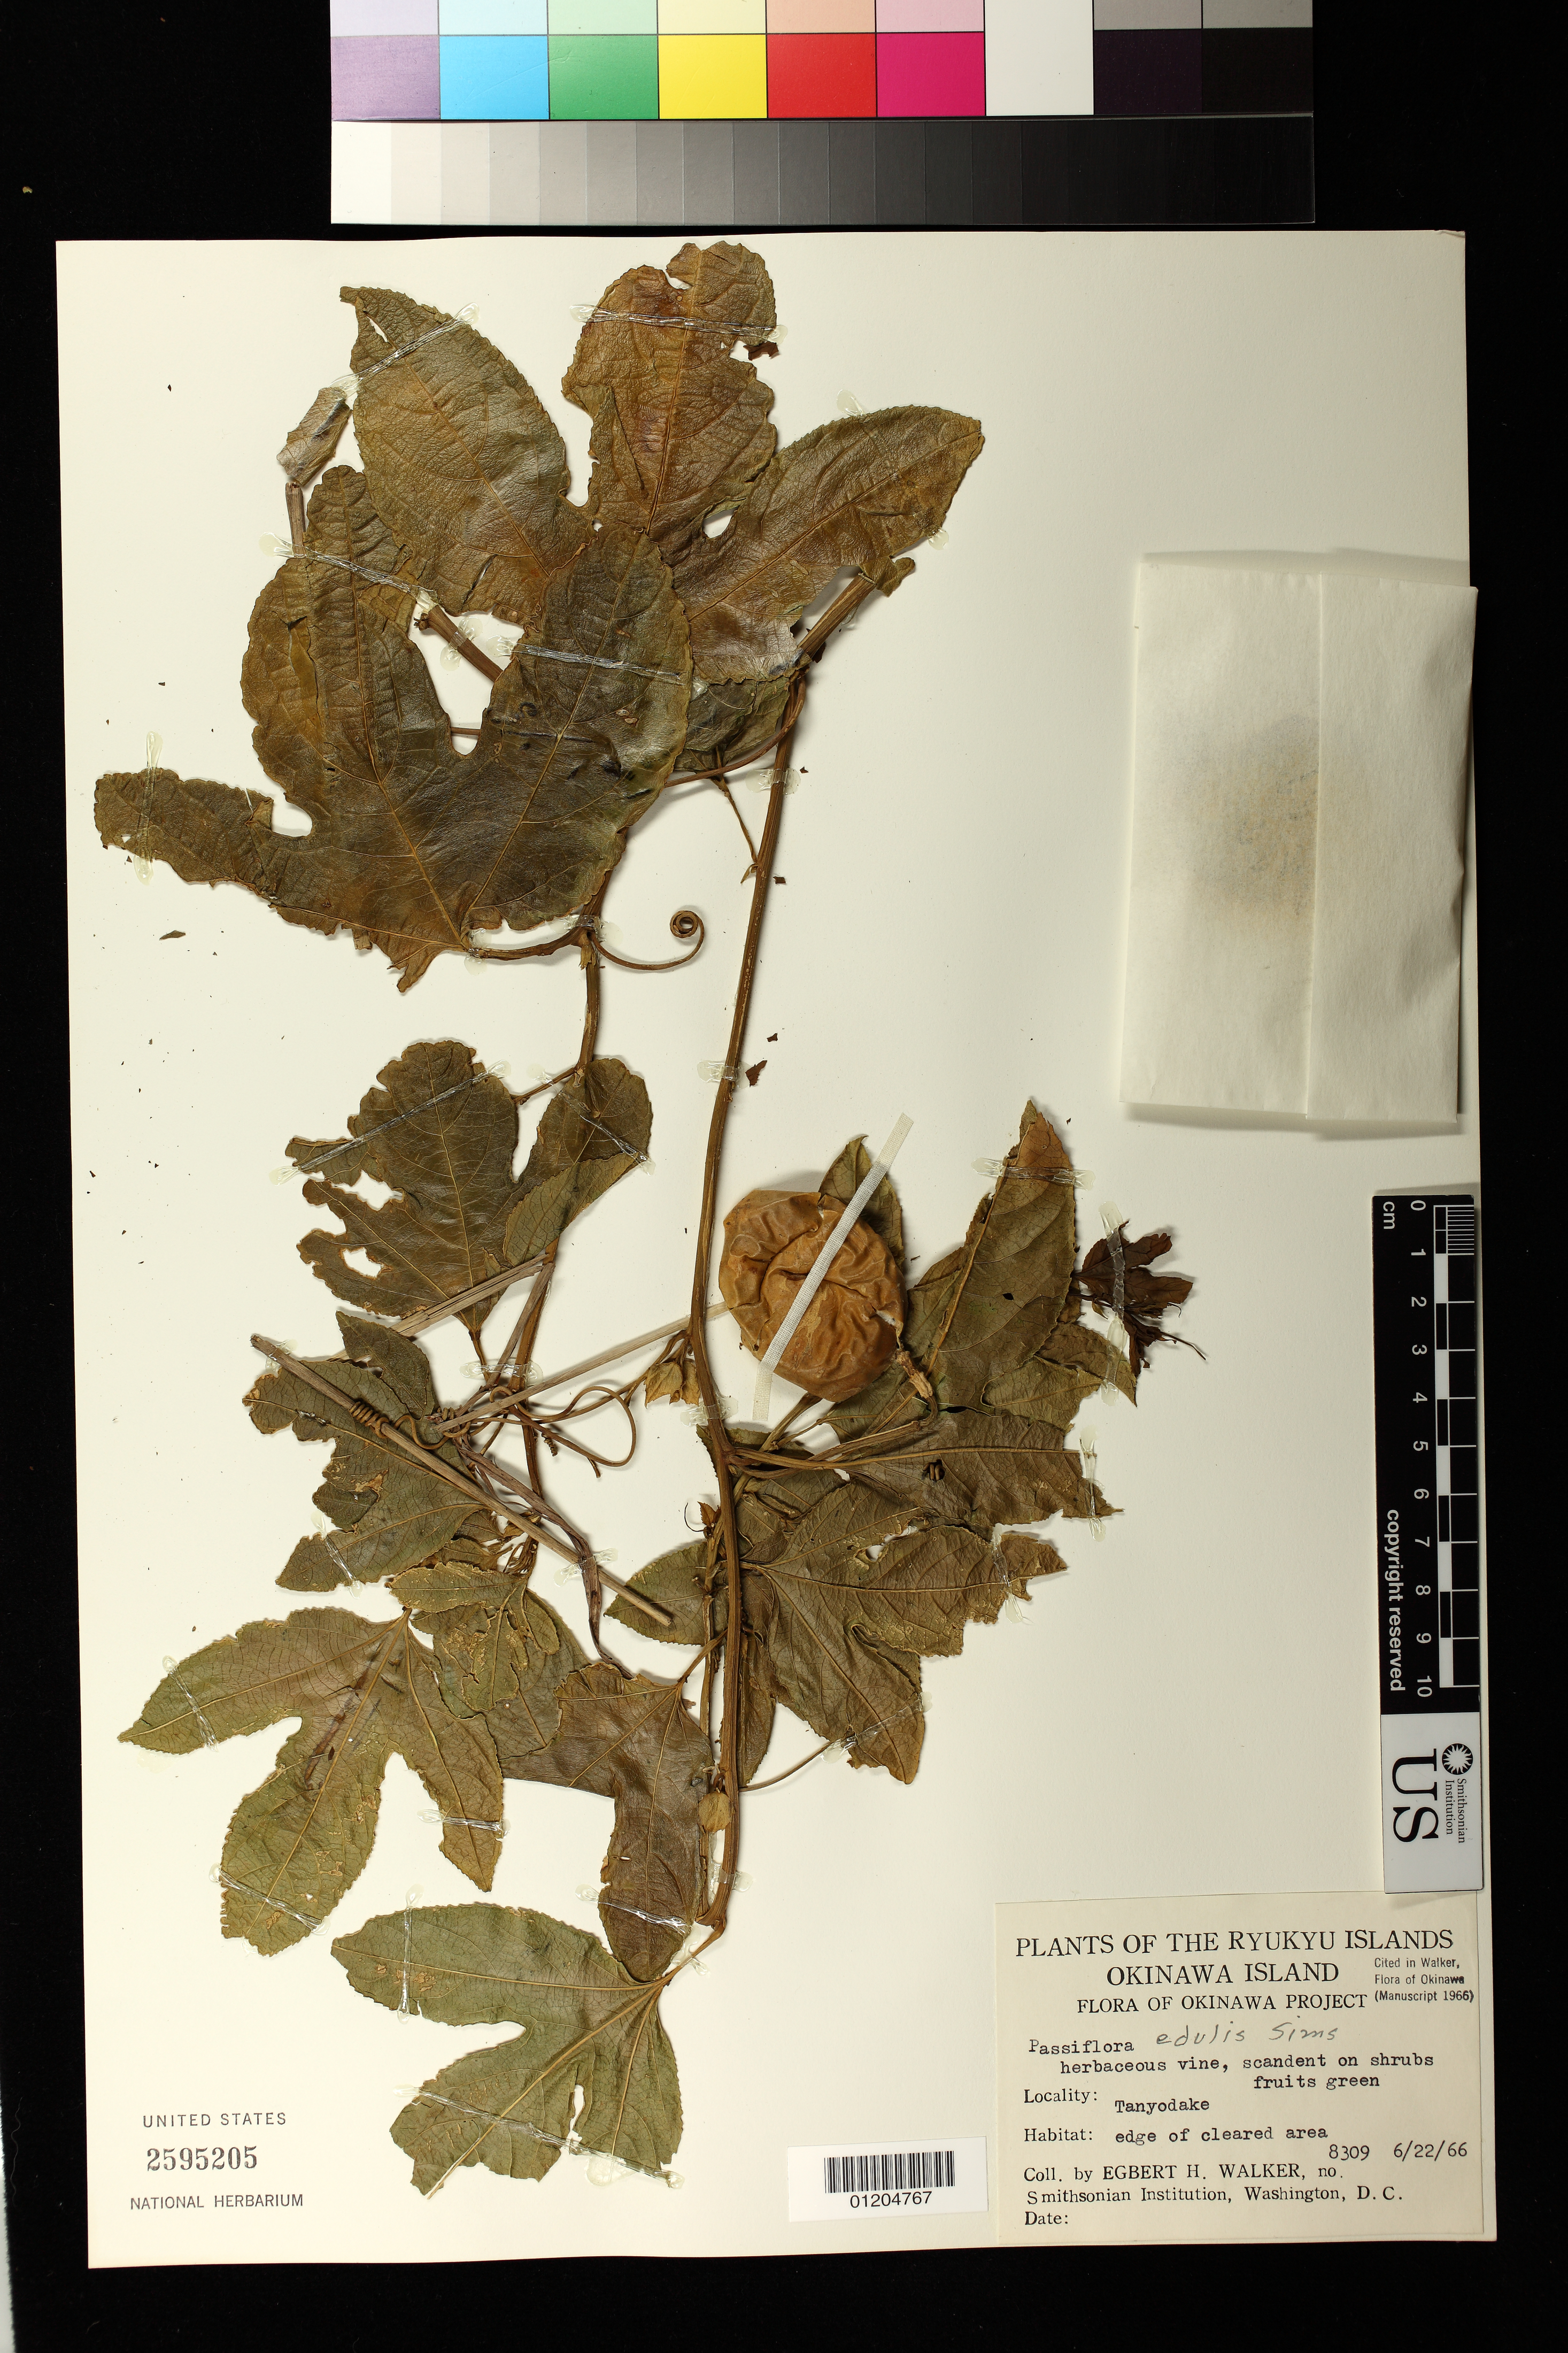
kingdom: Plantae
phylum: Tracheophyta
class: Magnoliopsida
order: Malpighiales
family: Passifloraceae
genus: Passiflora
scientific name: Passiflora edulis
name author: Sims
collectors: E. H. Walker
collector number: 8309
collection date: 1966-06-22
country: Japan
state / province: Okinawa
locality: Okinawa Island.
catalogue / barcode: US 2595205